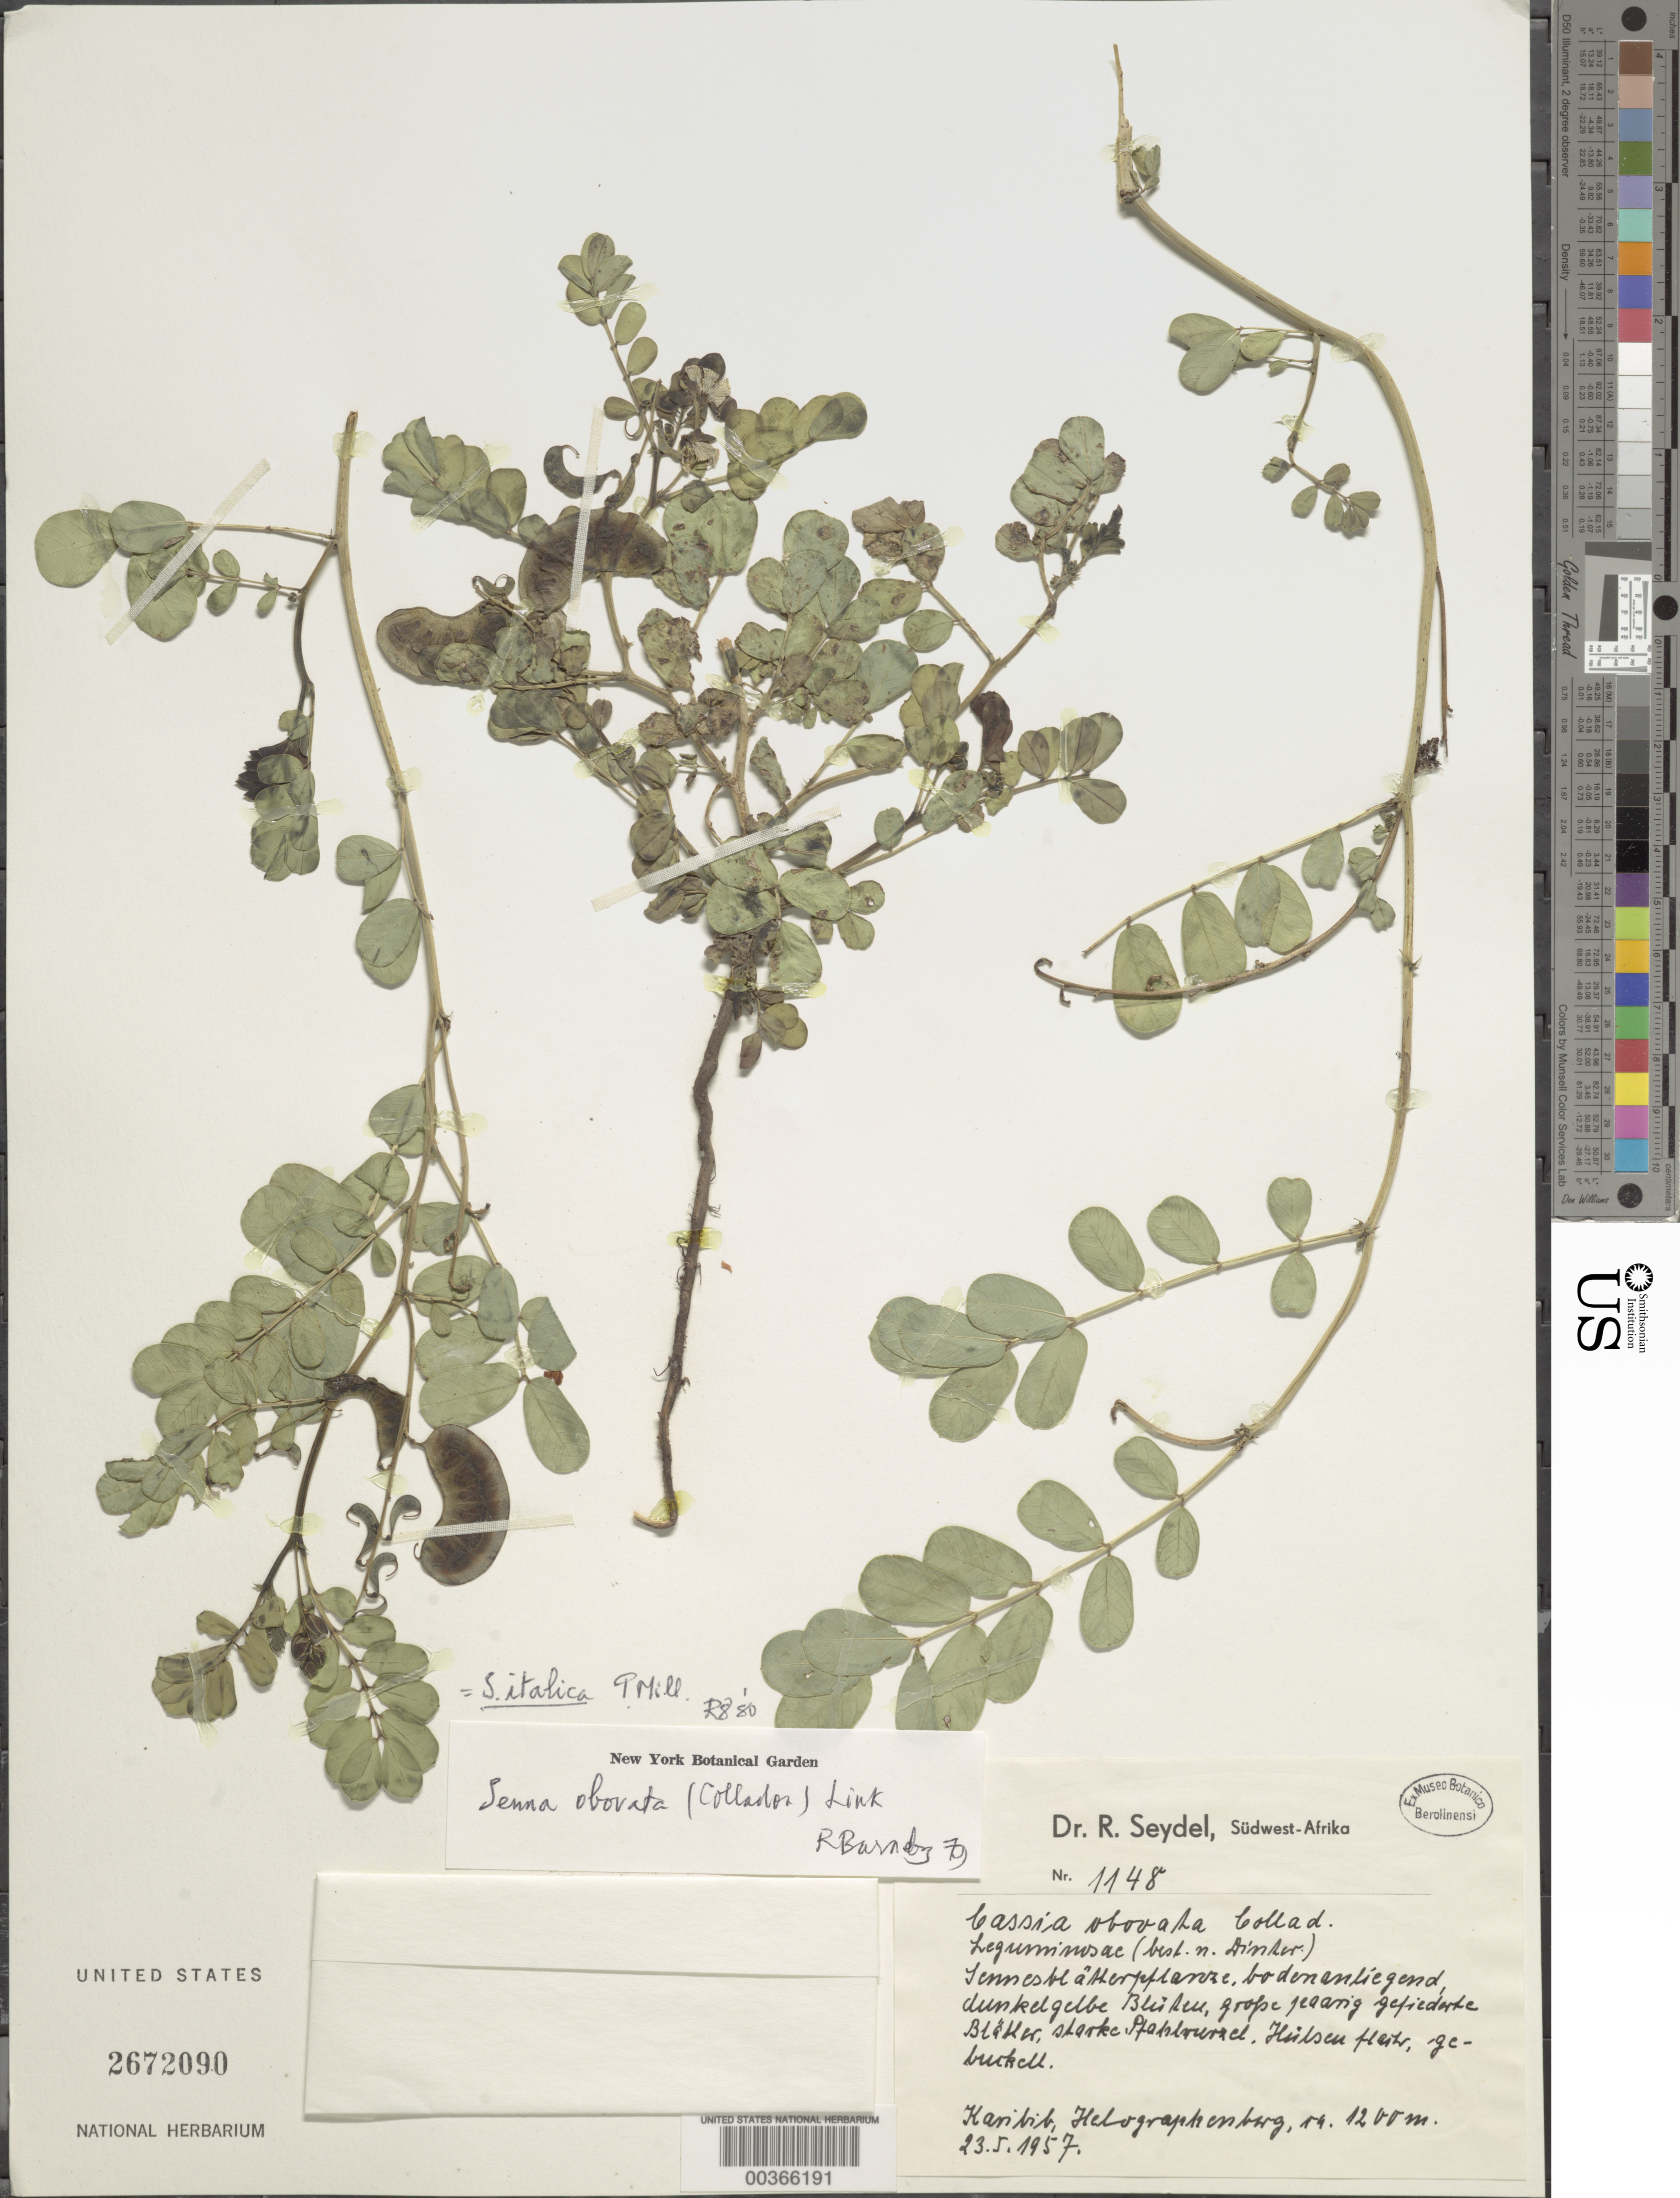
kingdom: Plantae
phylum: Tracheophyta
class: Magnoliopsida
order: Fabales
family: Fabaceae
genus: Senna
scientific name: Senna italica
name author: Mill.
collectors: R. Seydel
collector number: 1148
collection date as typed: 23 May 1957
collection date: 1957-05-23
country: Namibia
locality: Karibib; helographenberg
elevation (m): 1200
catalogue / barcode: US 2672090